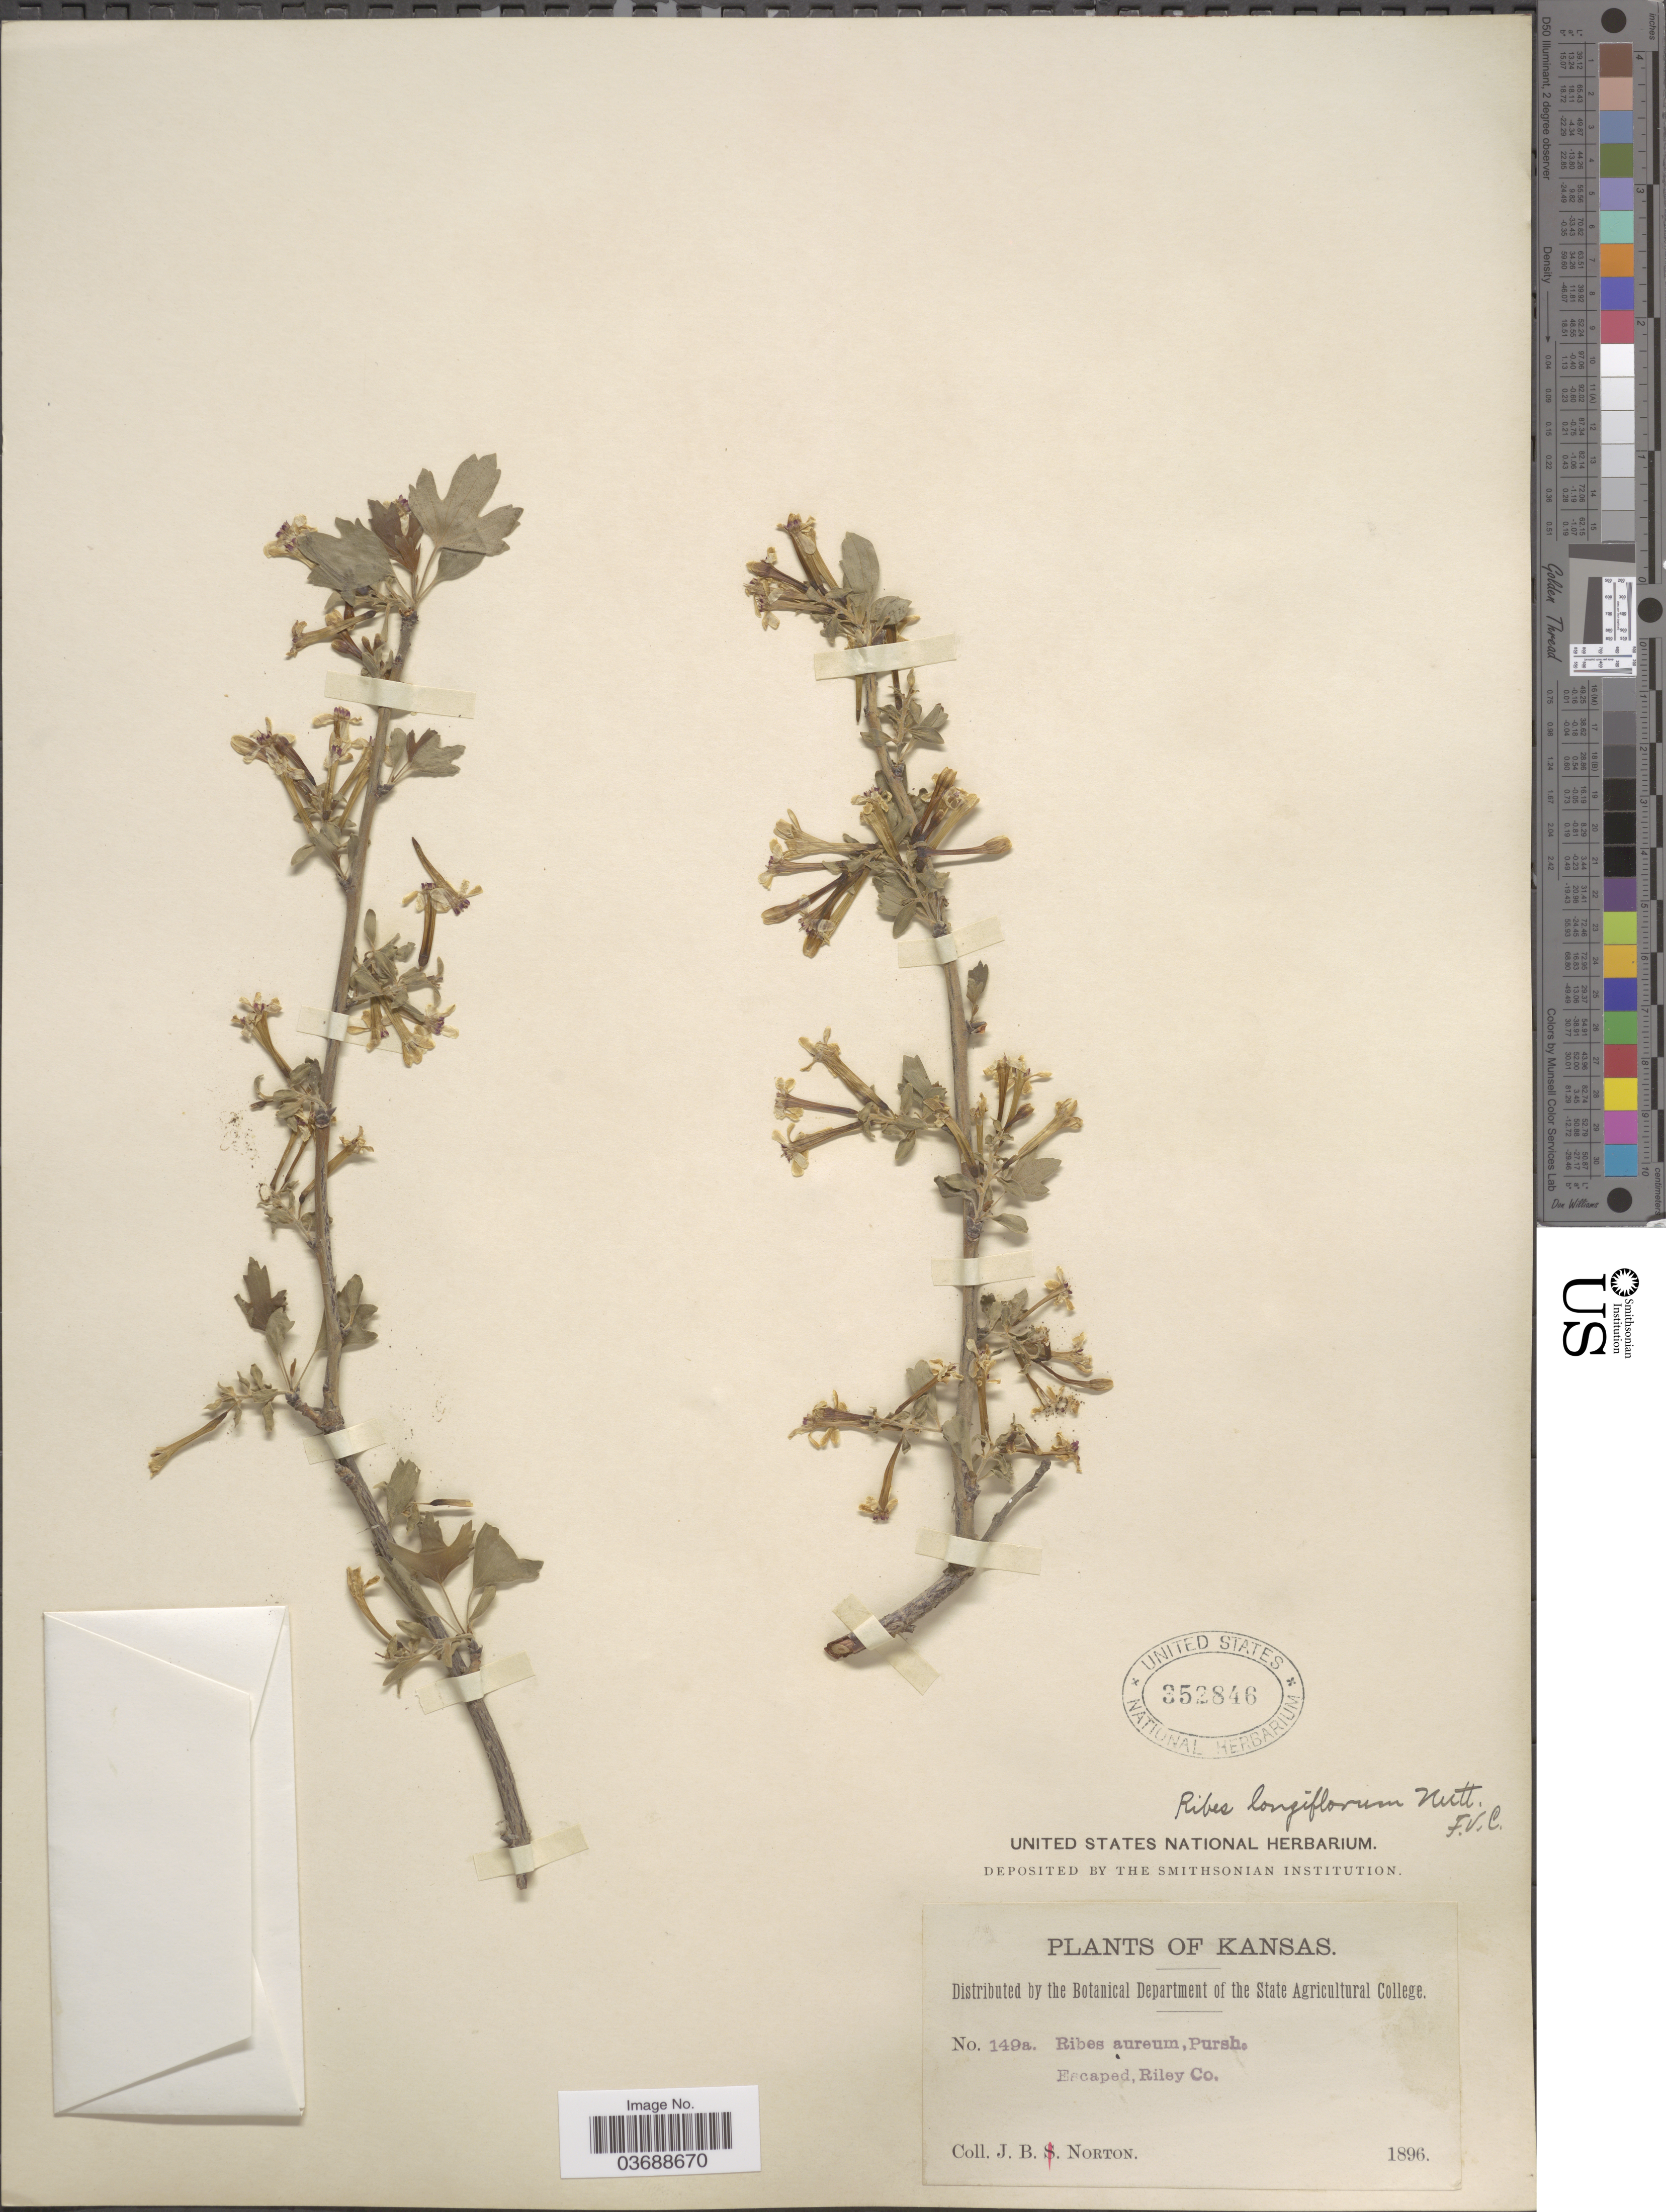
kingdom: Plantae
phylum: Tracheophyta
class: Magnoliopsida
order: Saxifragales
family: Grossulariaceae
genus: Ribes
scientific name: Ribes odoratum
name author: H.L. Wendl.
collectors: J. B. Norton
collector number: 149a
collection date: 1896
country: United States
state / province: Kansas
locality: Riley Co.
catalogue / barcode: US 352846